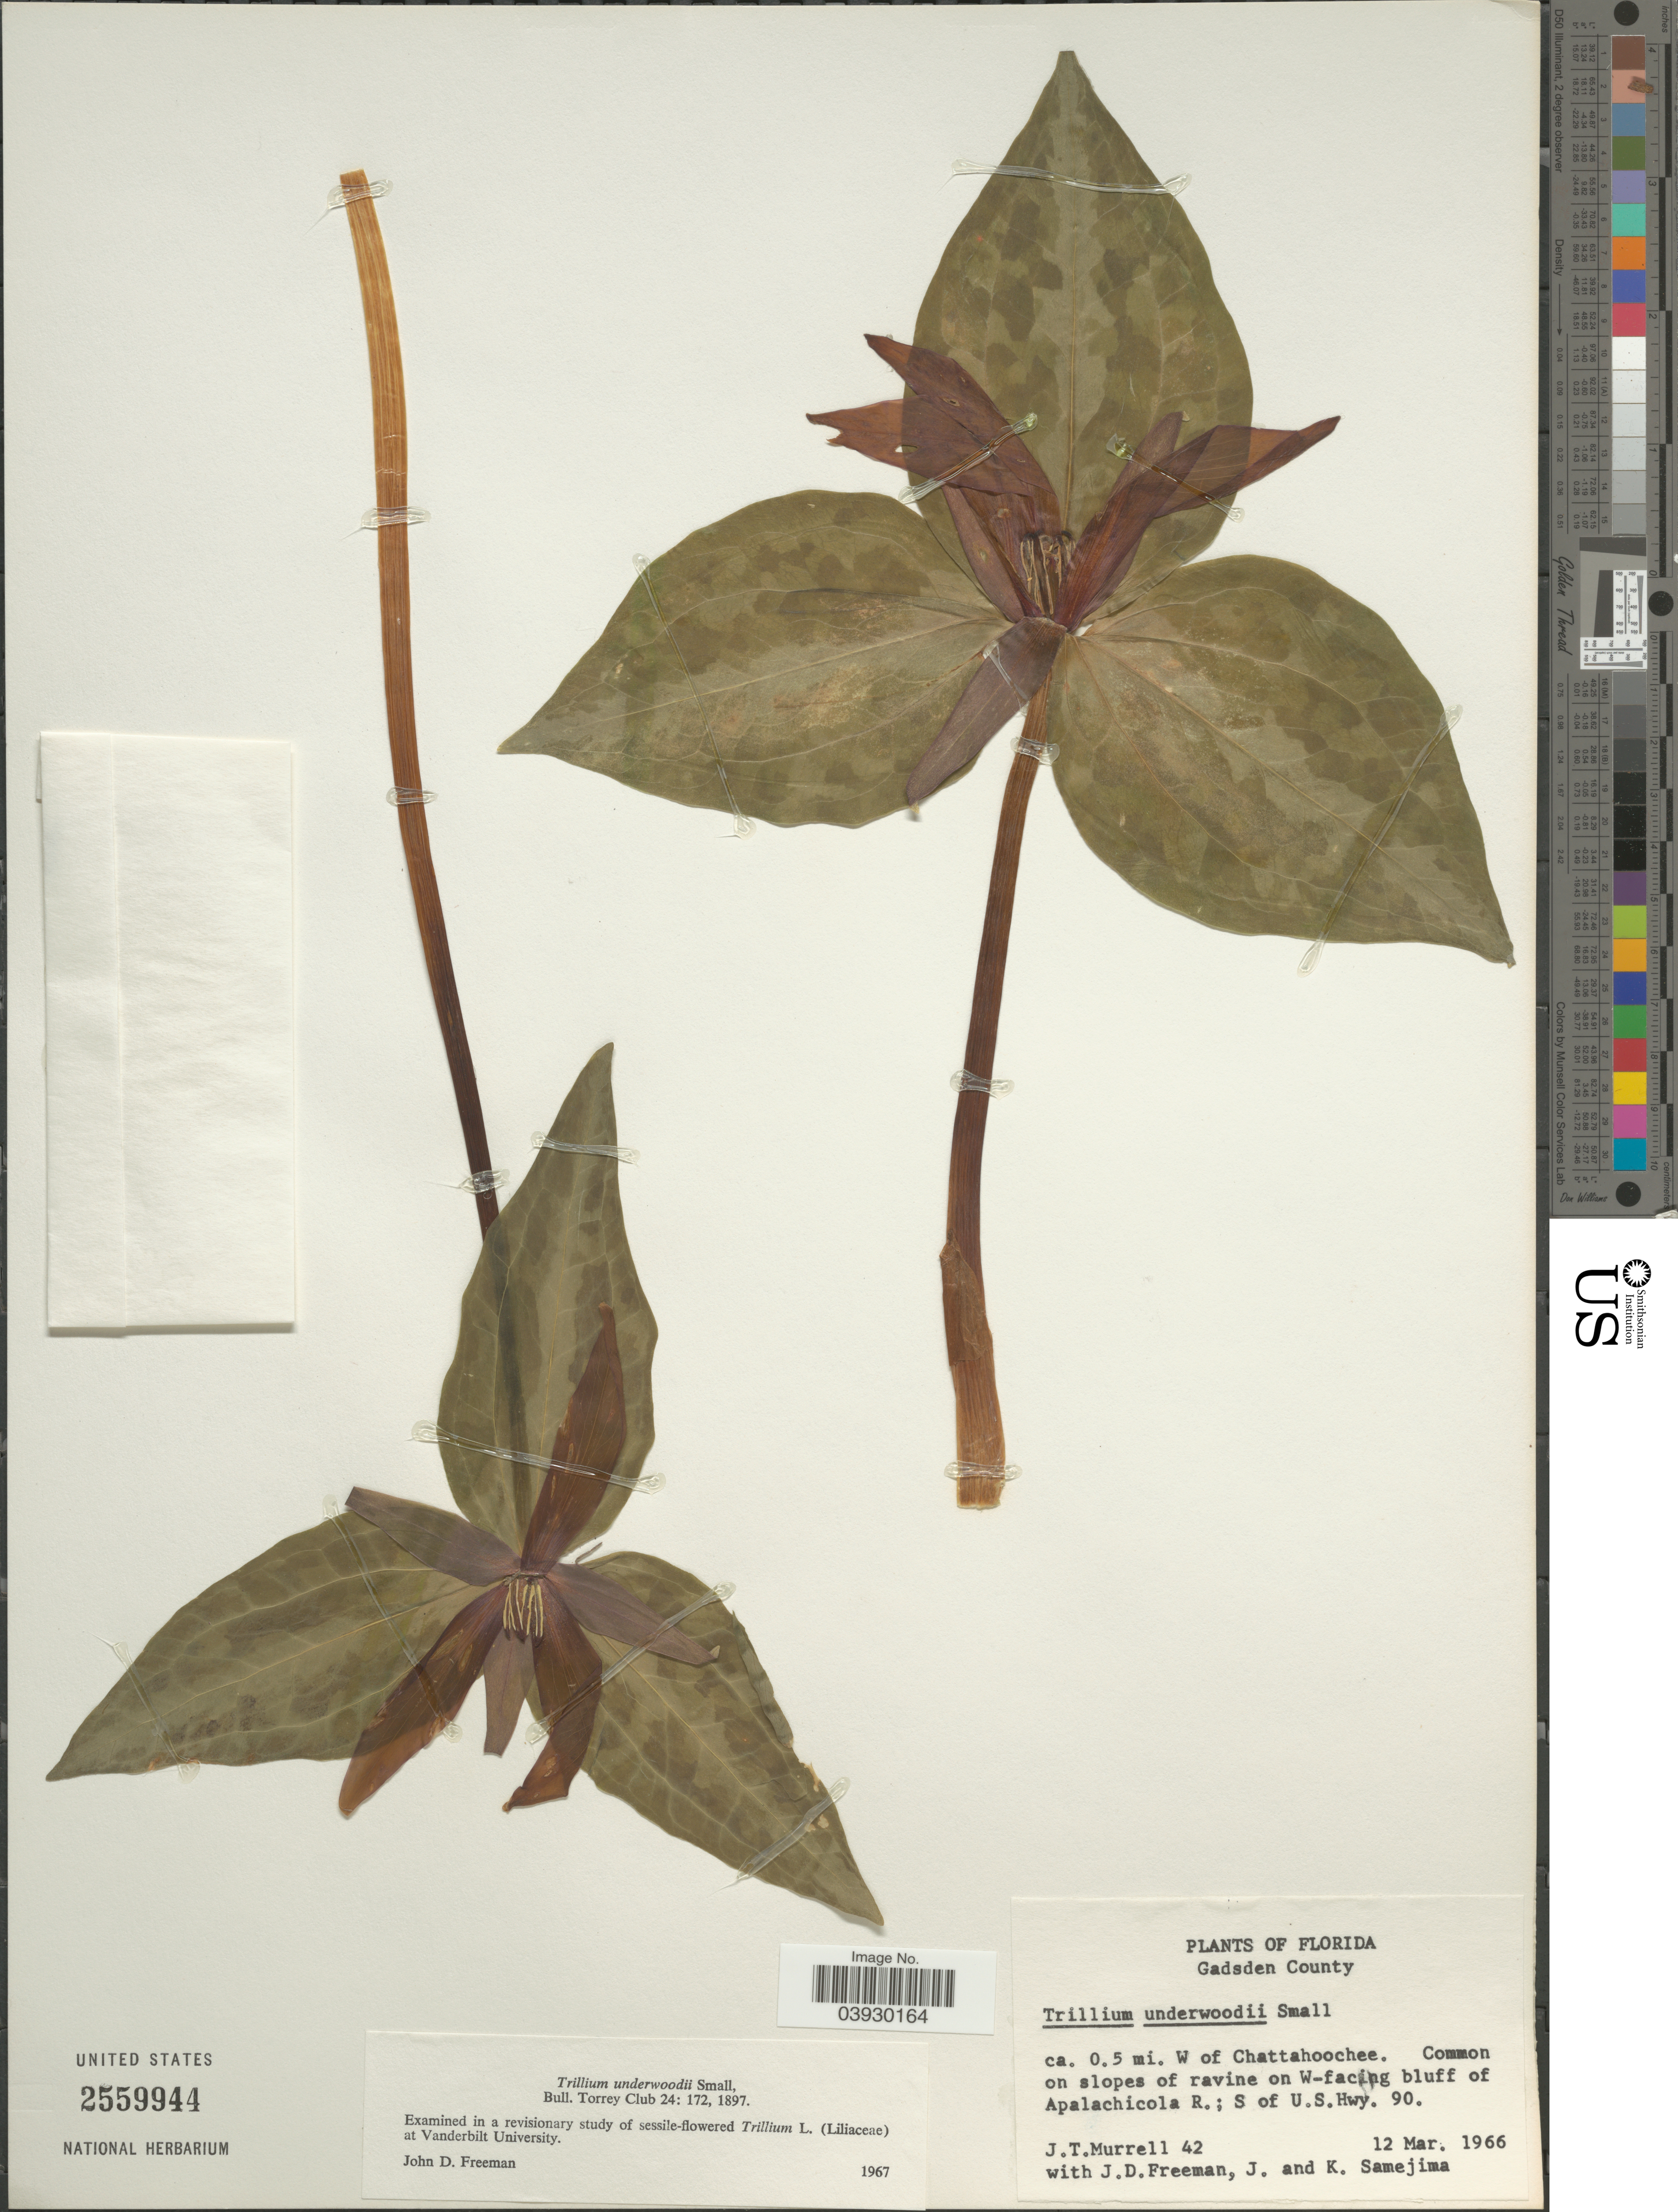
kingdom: Plantae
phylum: Tracheophyta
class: Liliopsida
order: Liliales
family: Melanthiaceae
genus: Trillium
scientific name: Trillium underwoodii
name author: Small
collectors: J. Murrell, J. Freeman, J. Samejima & K. Samejima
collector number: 42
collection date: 1966-03-12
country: United States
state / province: Florida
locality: Gadsden County. Ca. 0.5 mi. W of Chattahoochee. On slopes of ravine on W-facing bluff of Apalachicola R.; S of U.S.Hwy. 90.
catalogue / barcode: US 2559944